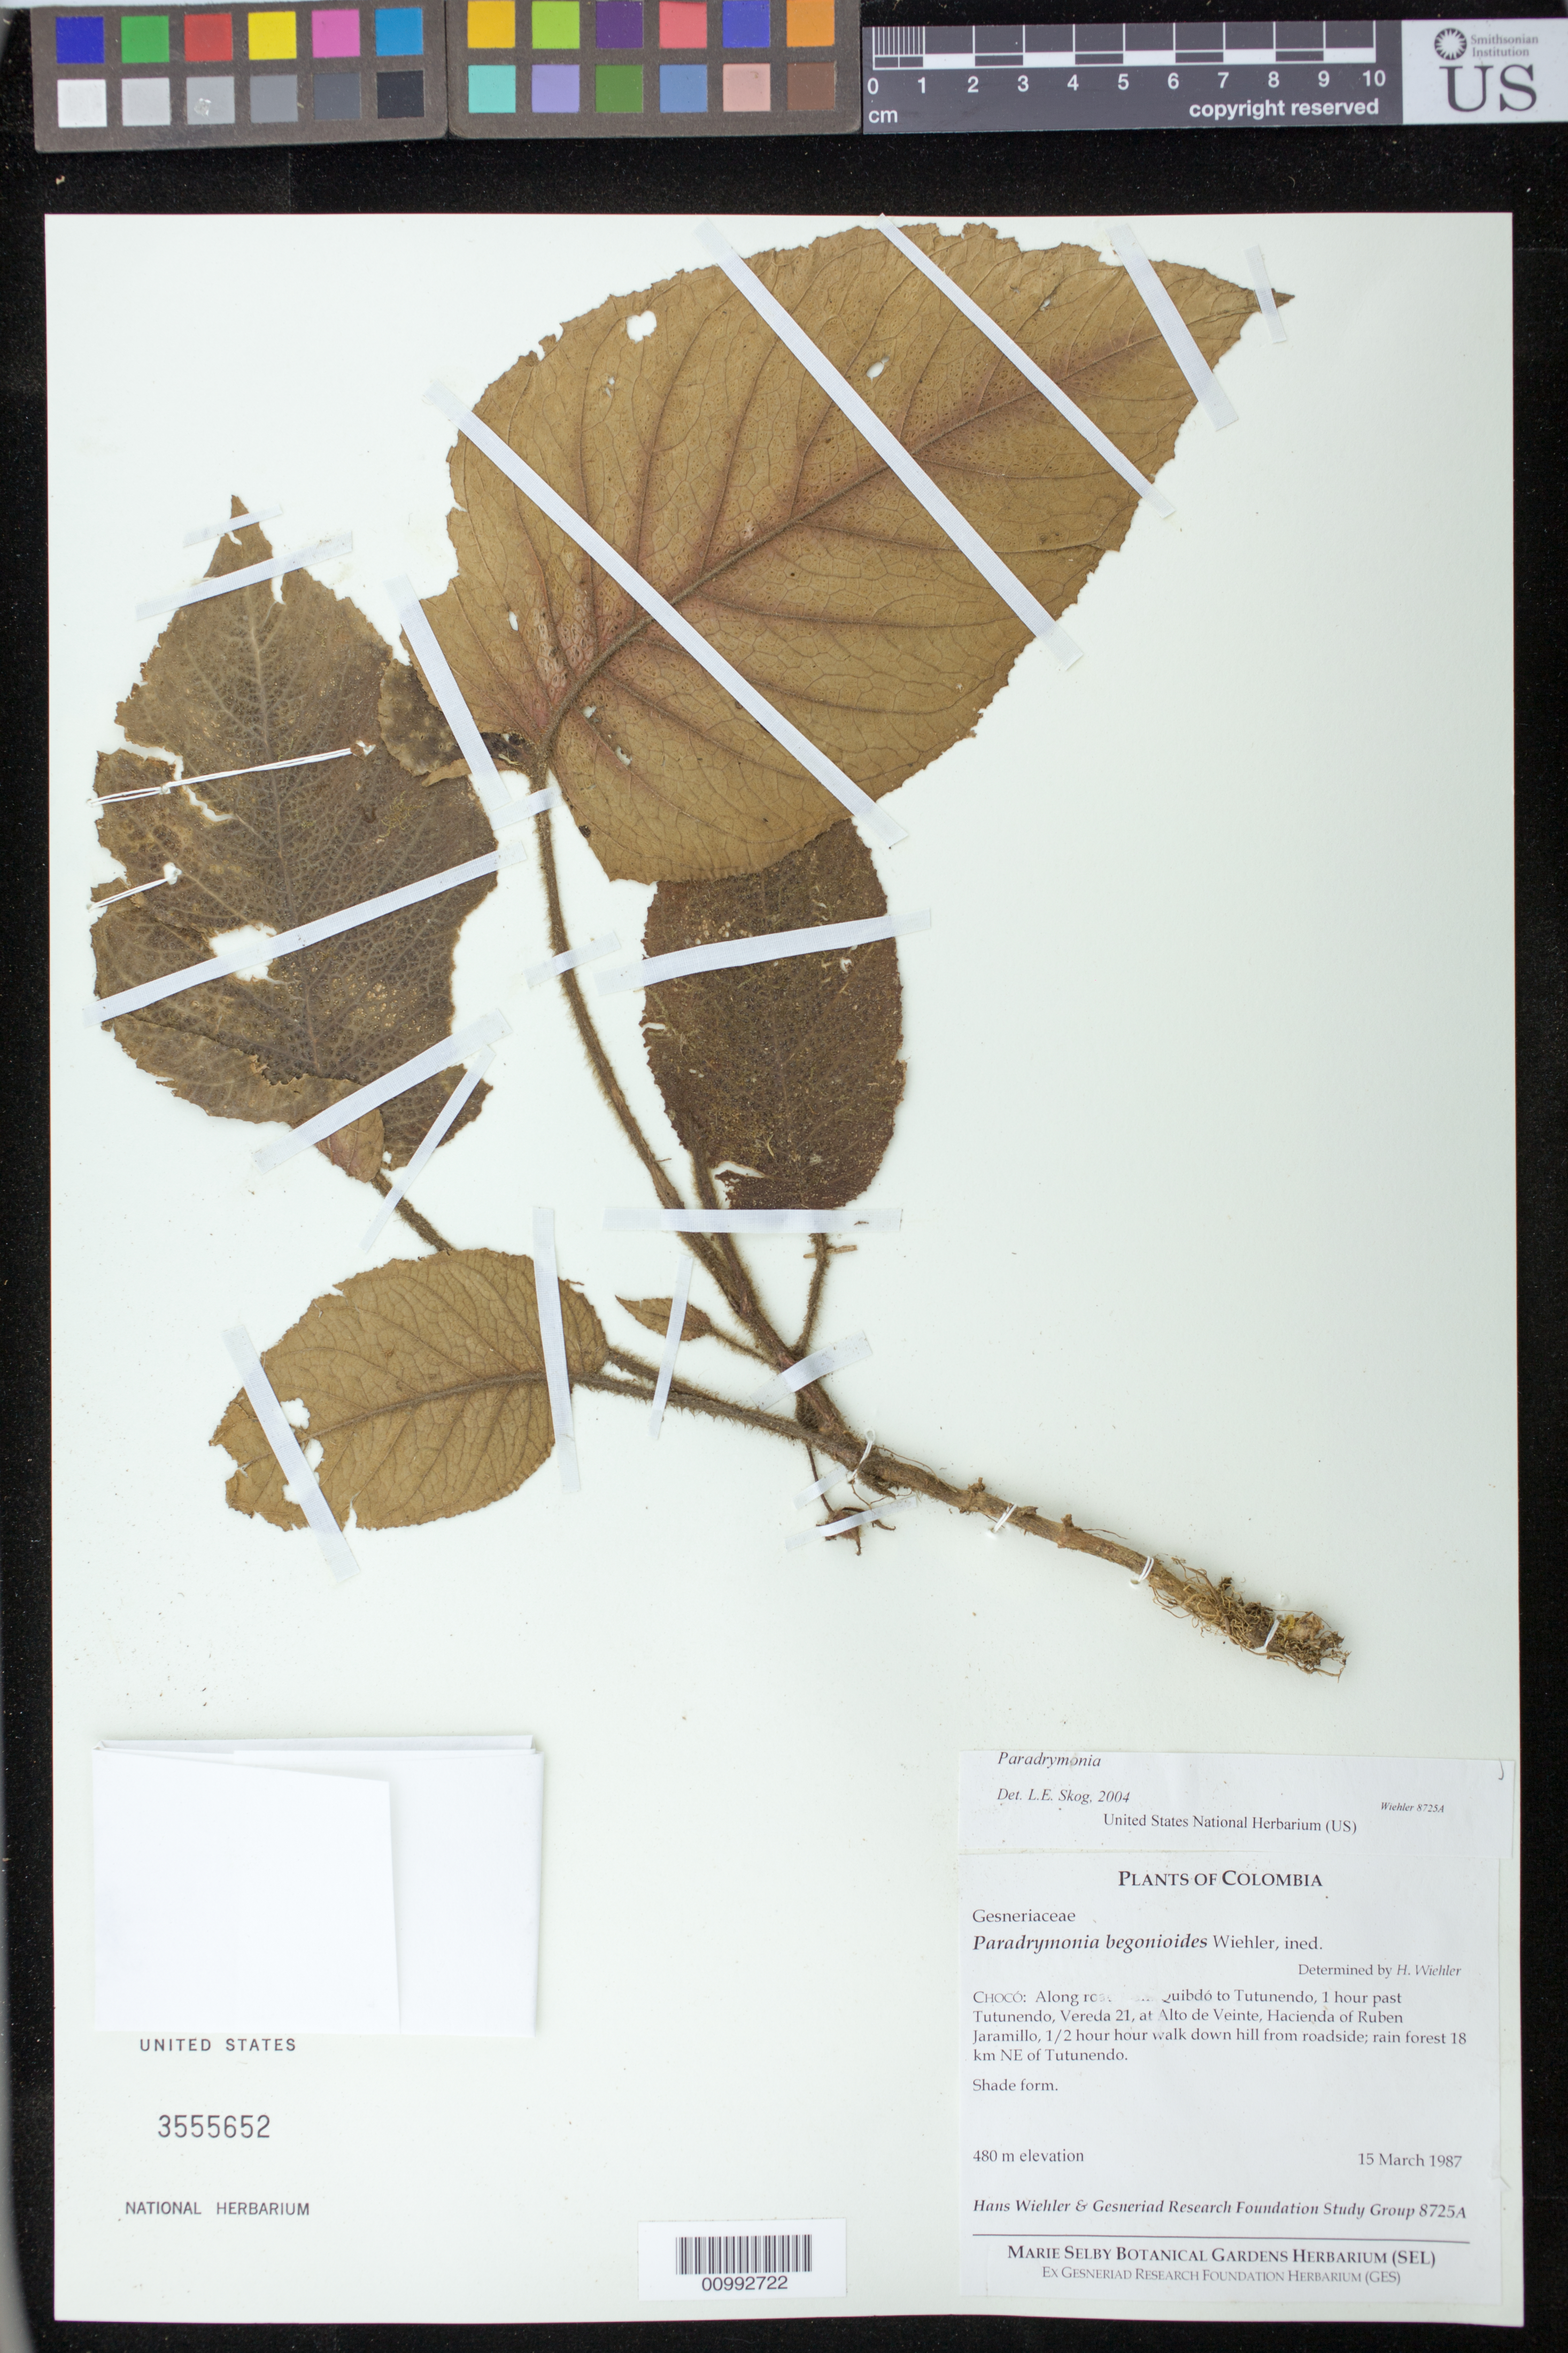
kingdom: Plantae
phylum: Tracheophyta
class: Magnoliopsida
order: Lamiales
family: Gesneriaceae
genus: Paradrymonia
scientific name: Paradrymonia sp.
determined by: Skog, Laurence E.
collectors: H. J. Wiehler & GRF Study Group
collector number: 8725 A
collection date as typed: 15 Mar 1987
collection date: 1987-03-15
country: Colombia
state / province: Chocó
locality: Chocó: along road from Quibdó to Tutunendo,Vereda 21, at Alto de Veinte, Hacienda of Ruben Jaramillo, 1/2 hour walk down hill from roadside; rain forest 18 km NE of Tutunendo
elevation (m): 480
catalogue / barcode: US 3555652